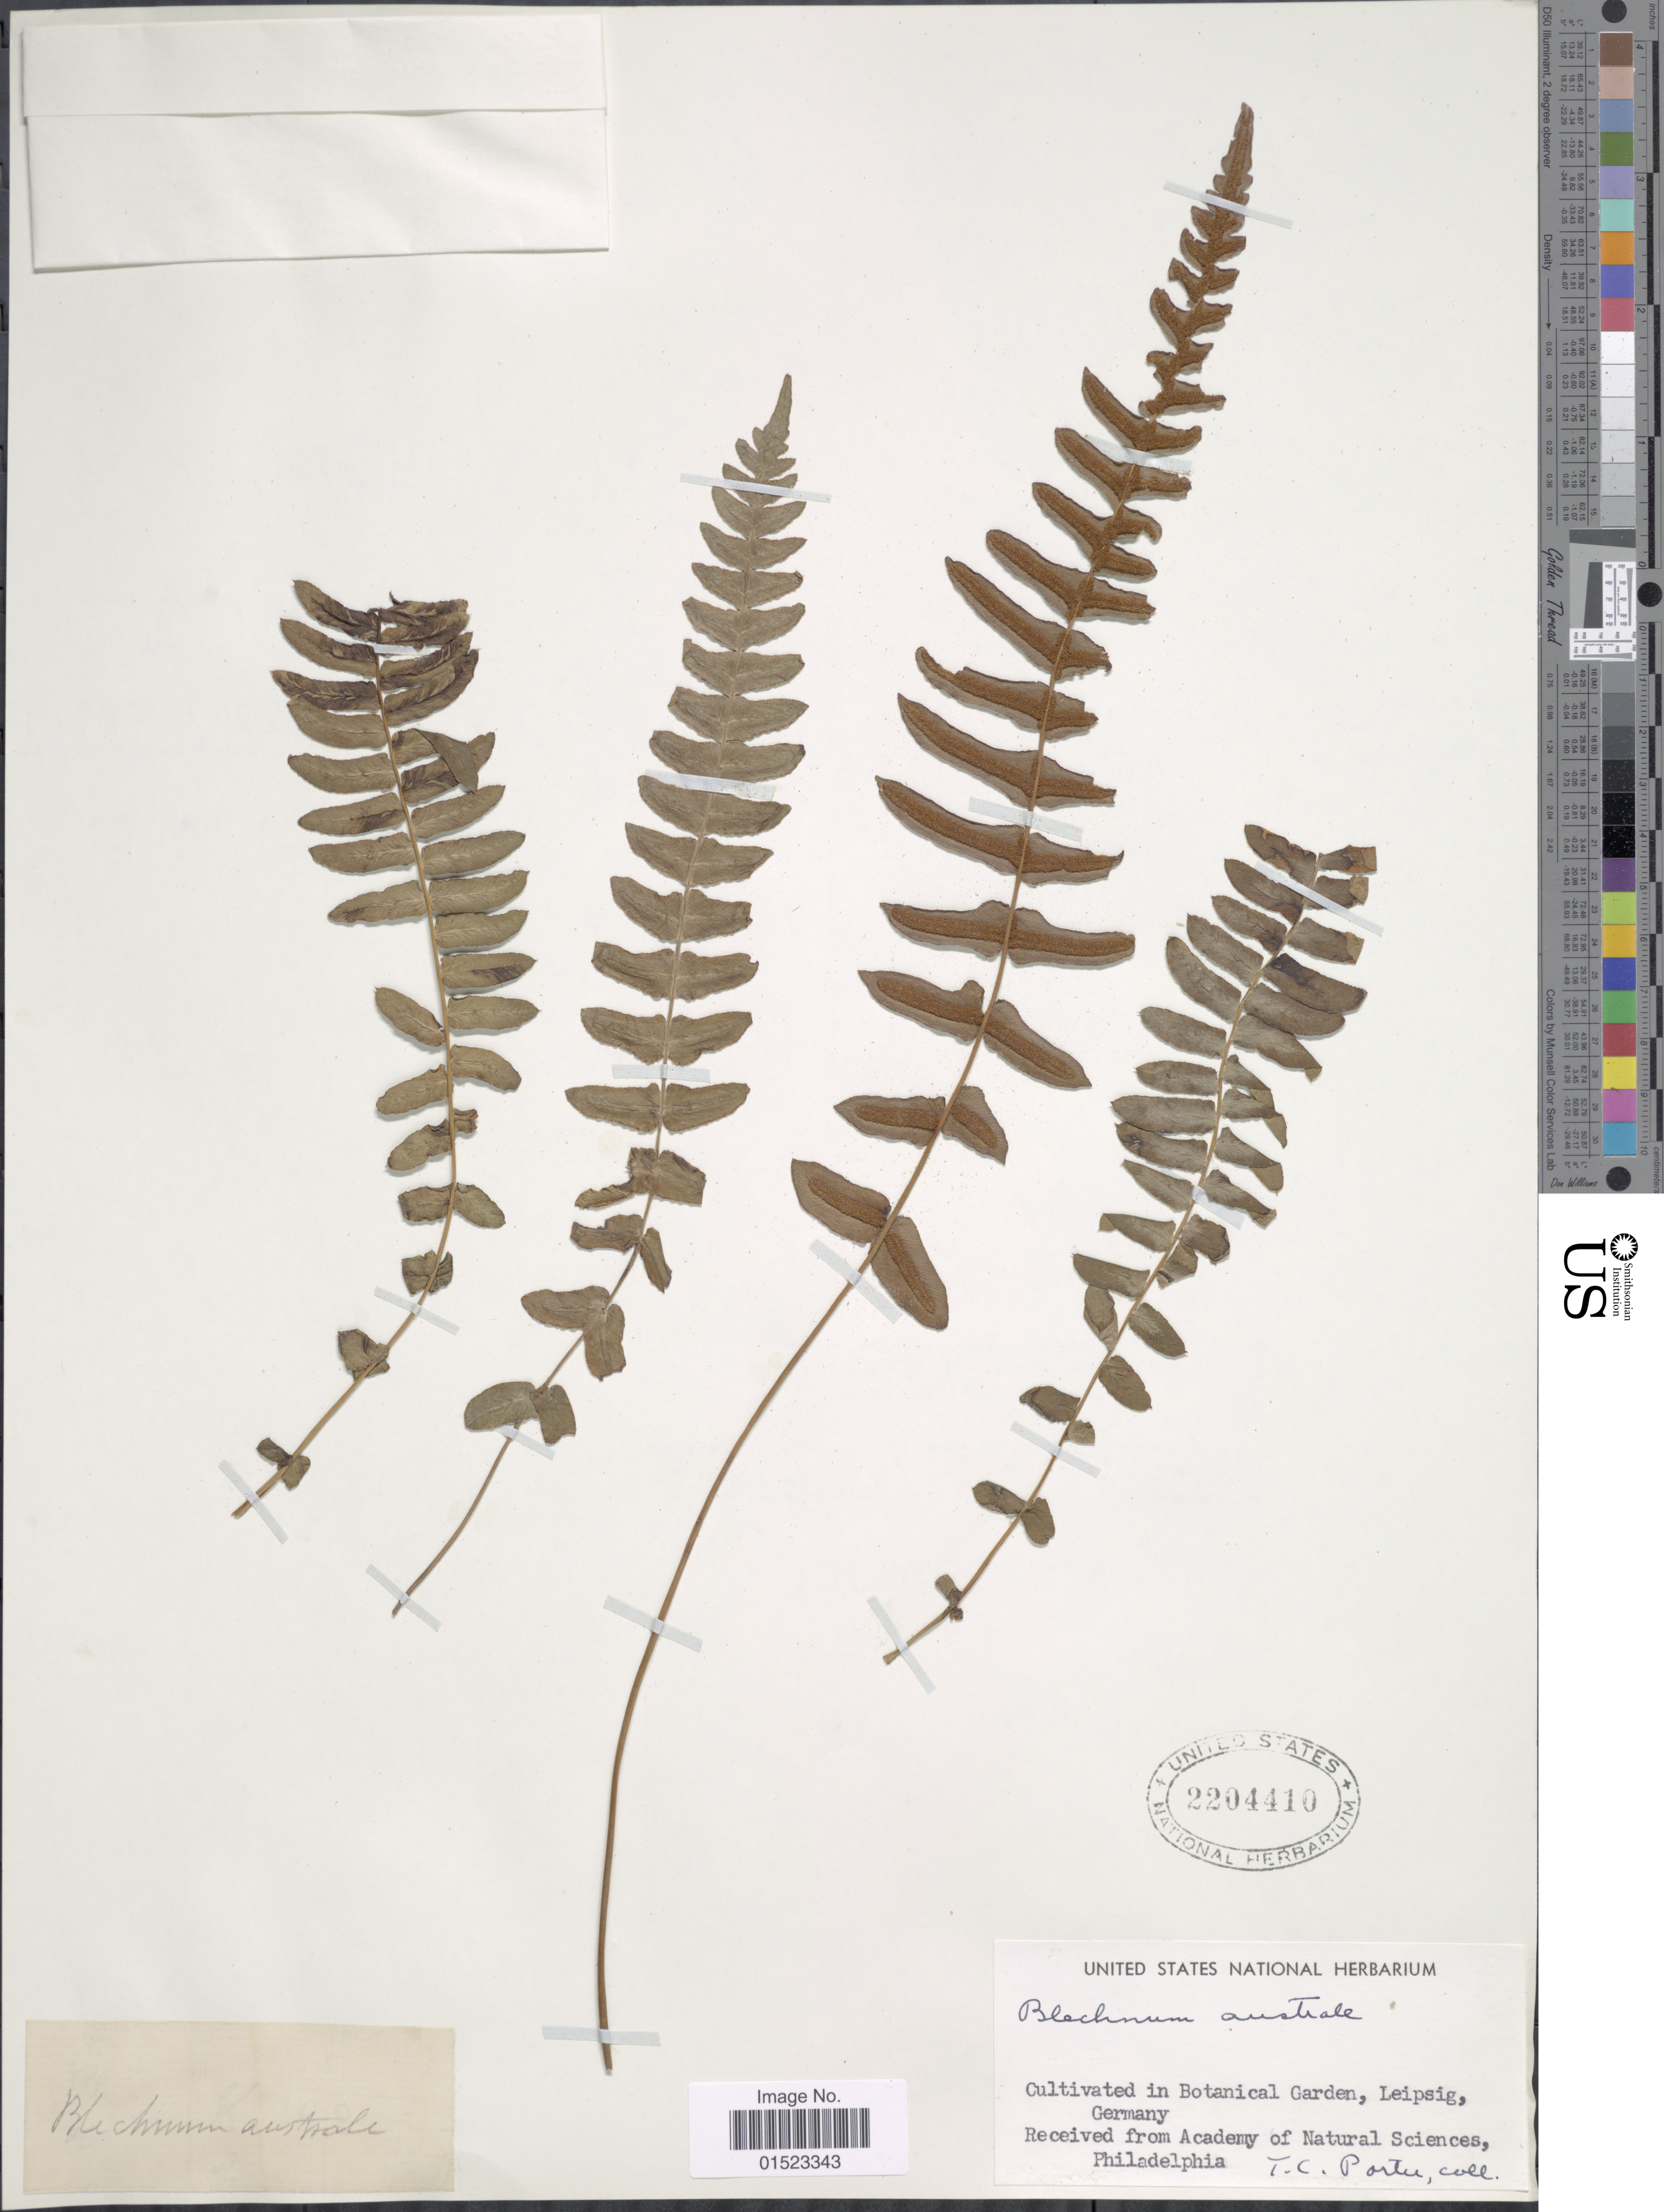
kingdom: Plantae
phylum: Tracheophyta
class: Polypodiopsida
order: Polypodiales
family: Blechnaceae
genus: Blechnum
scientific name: Blechnum sp.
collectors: T. C. Porter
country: Germany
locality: Botanical Garden, Leipsig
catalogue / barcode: US 2204410